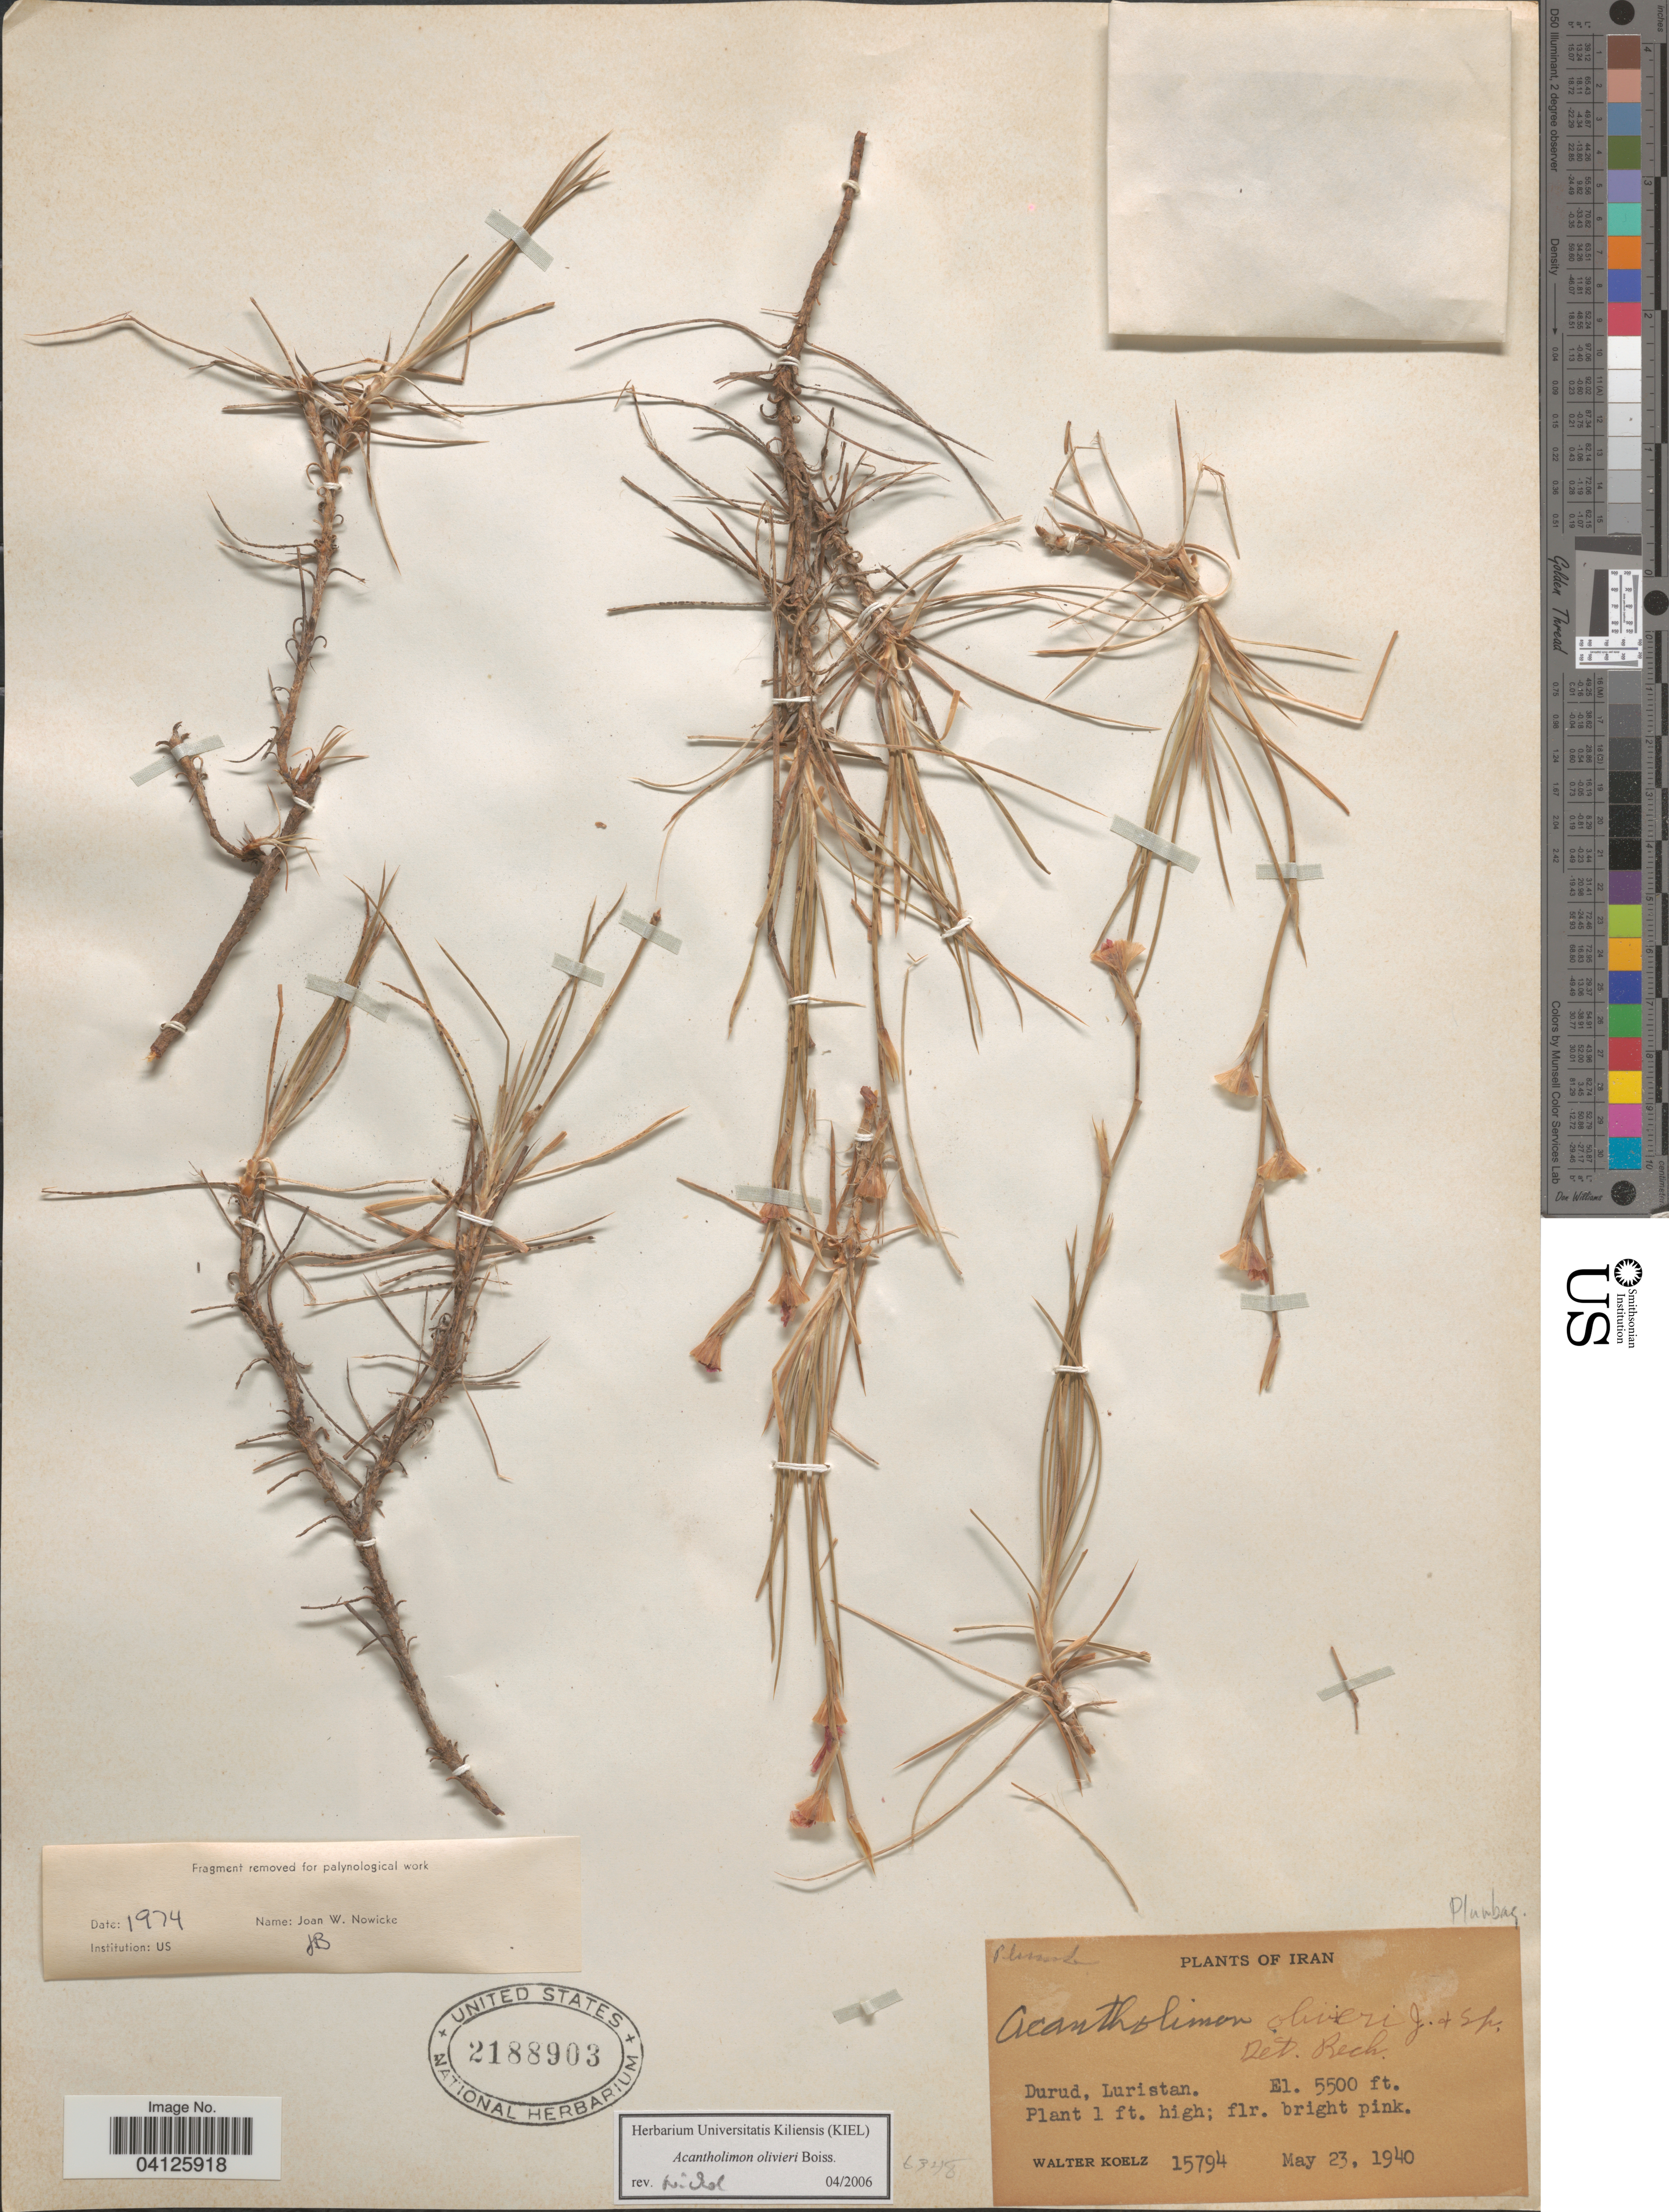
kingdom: Plantae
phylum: Tracheophyta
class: Magnoliopsida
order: Caryophyllales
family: Plumbaginaceae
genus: Acantholimon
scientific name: Acantholimon olivieri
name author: Boiss.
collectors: W. N. Koelz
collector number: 15794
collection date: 1940-05-23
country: Iran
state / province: Lorestan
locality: Durud, Luristan.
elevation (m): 1676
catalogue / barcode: US 2188903